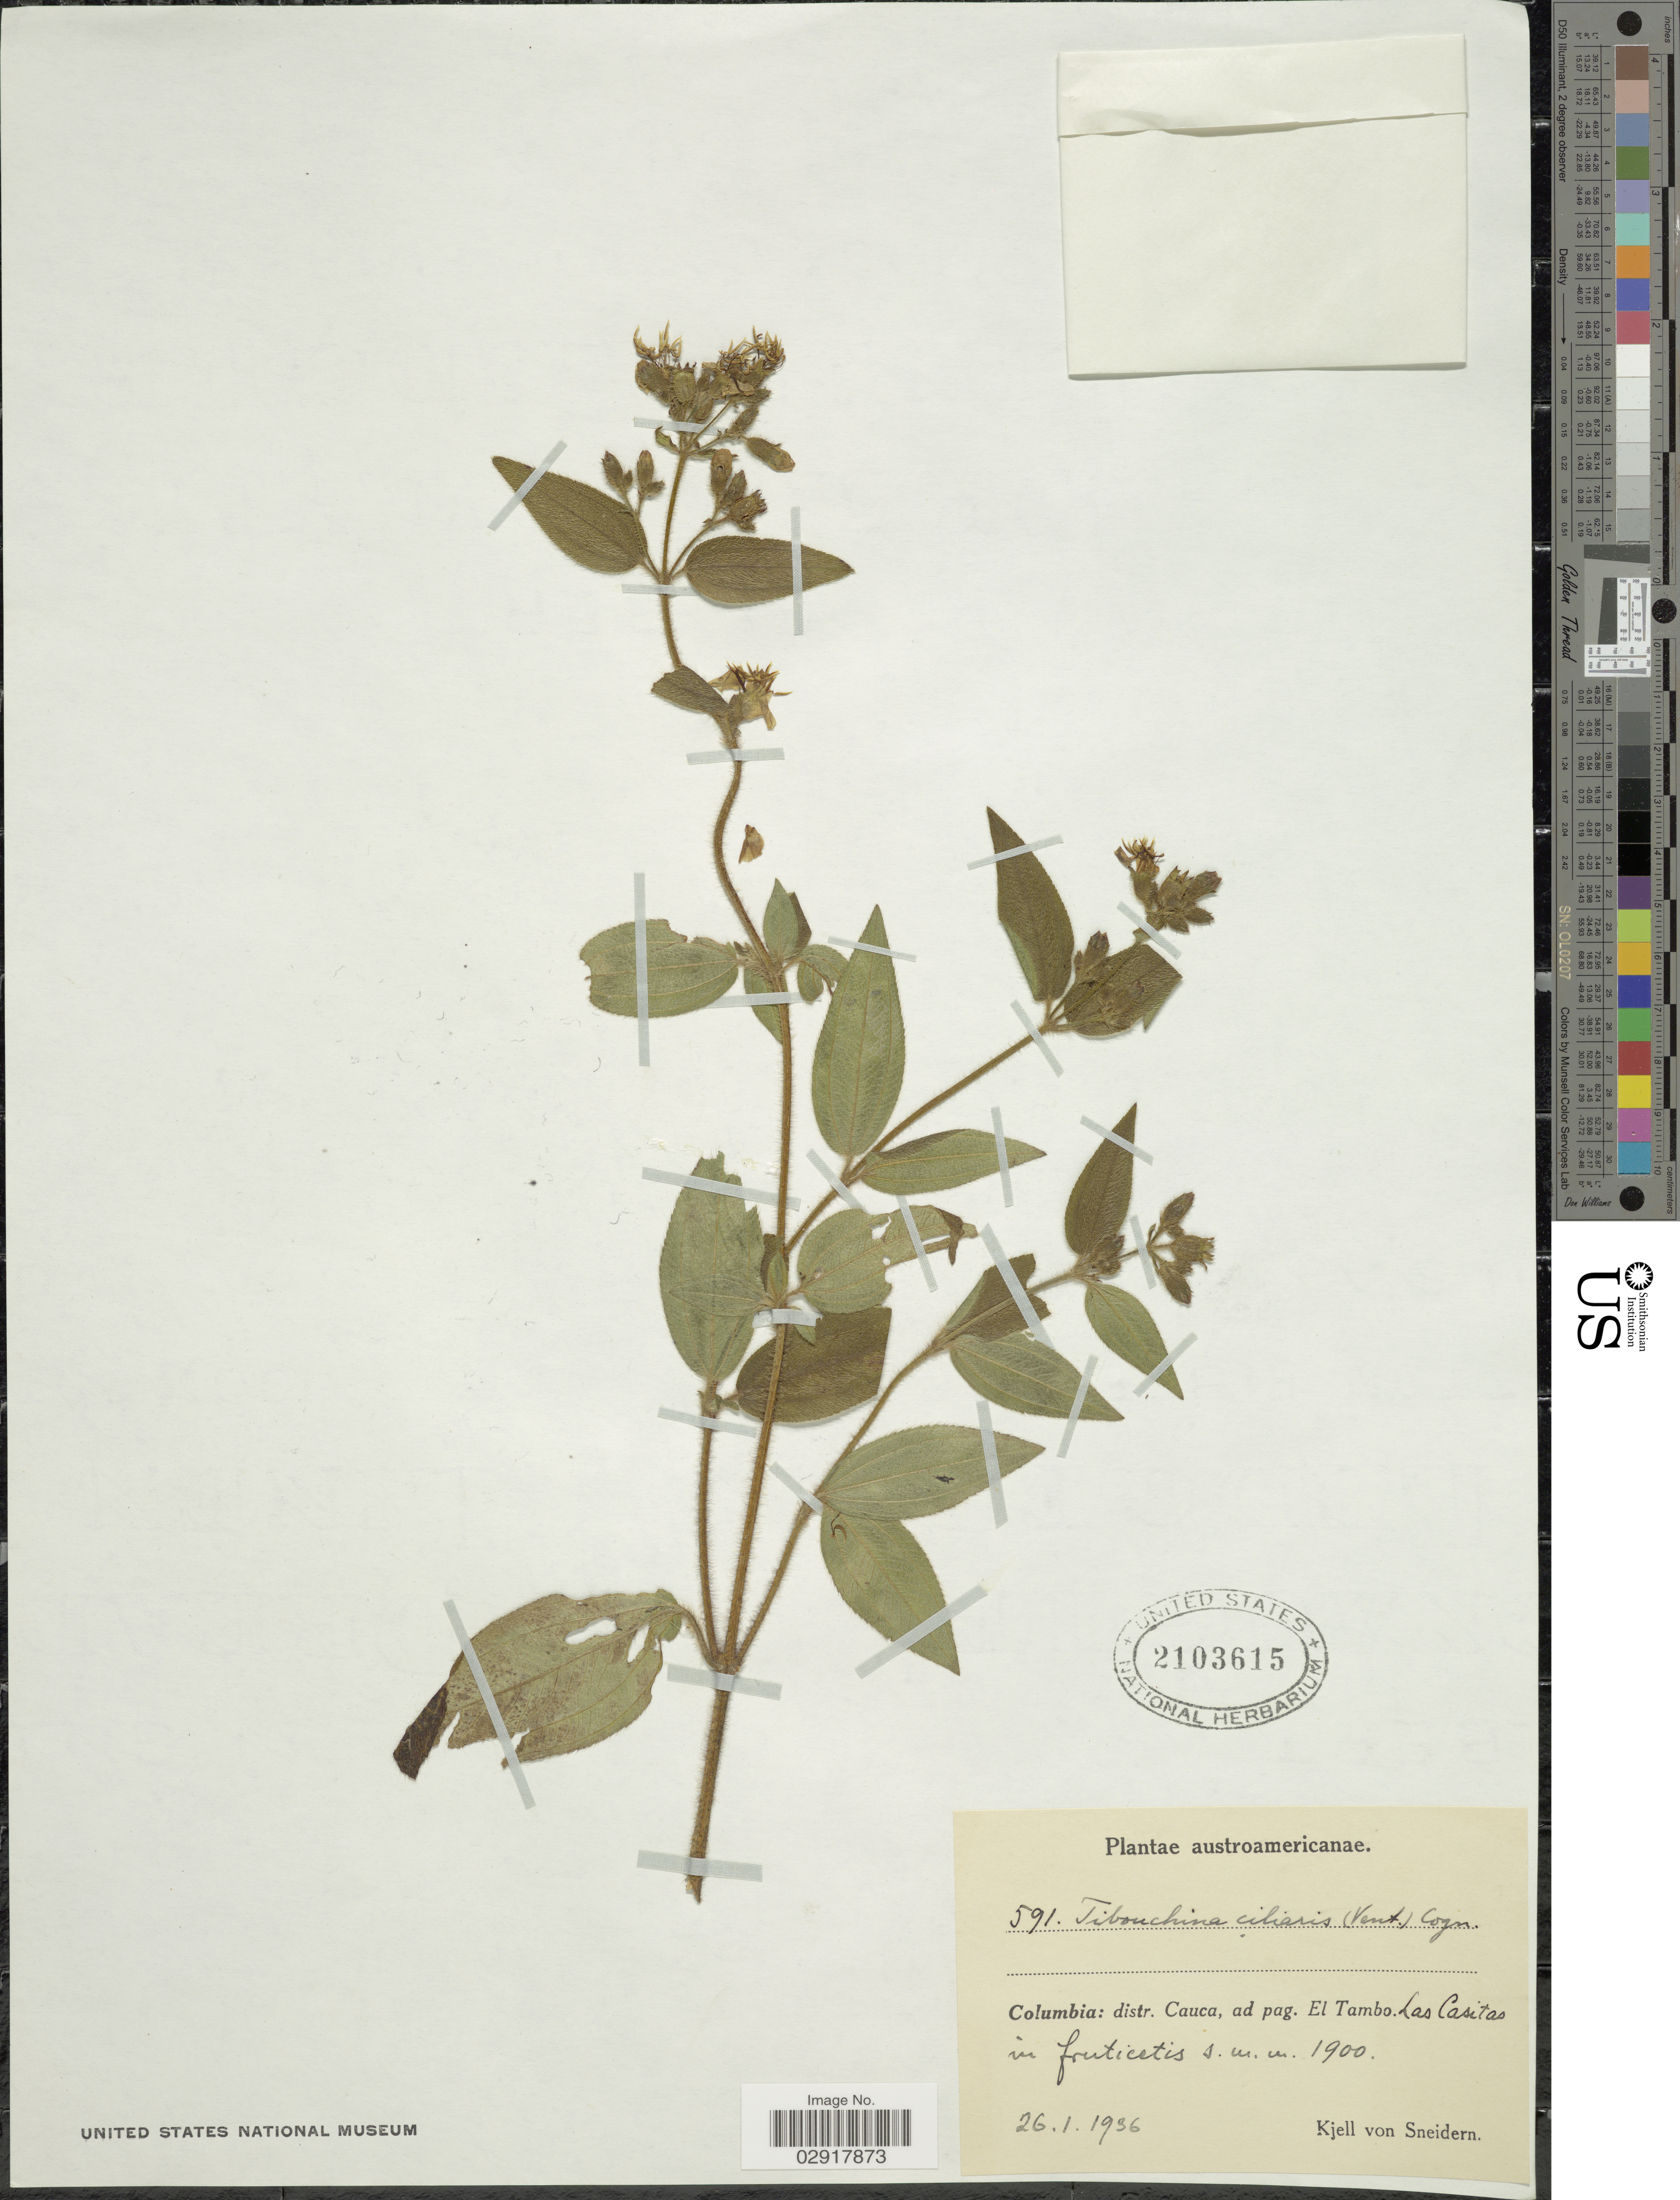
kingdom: Plantae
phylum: Tracheophyta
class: Magnoliopsida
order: Myrtales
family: Melastomataceae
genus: Chaetogastra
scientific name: Chaetogastra ciliaris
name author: (Vent.) DC.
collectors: K. von Sneidern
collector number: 591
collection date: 1936-01-26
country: Colombia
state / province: Cauca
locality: Austroamericanae. Distr. Cauca, ad pag. El Tambo. Las Casitas in fruticetis.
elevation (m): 1900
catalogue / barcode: US 2103615